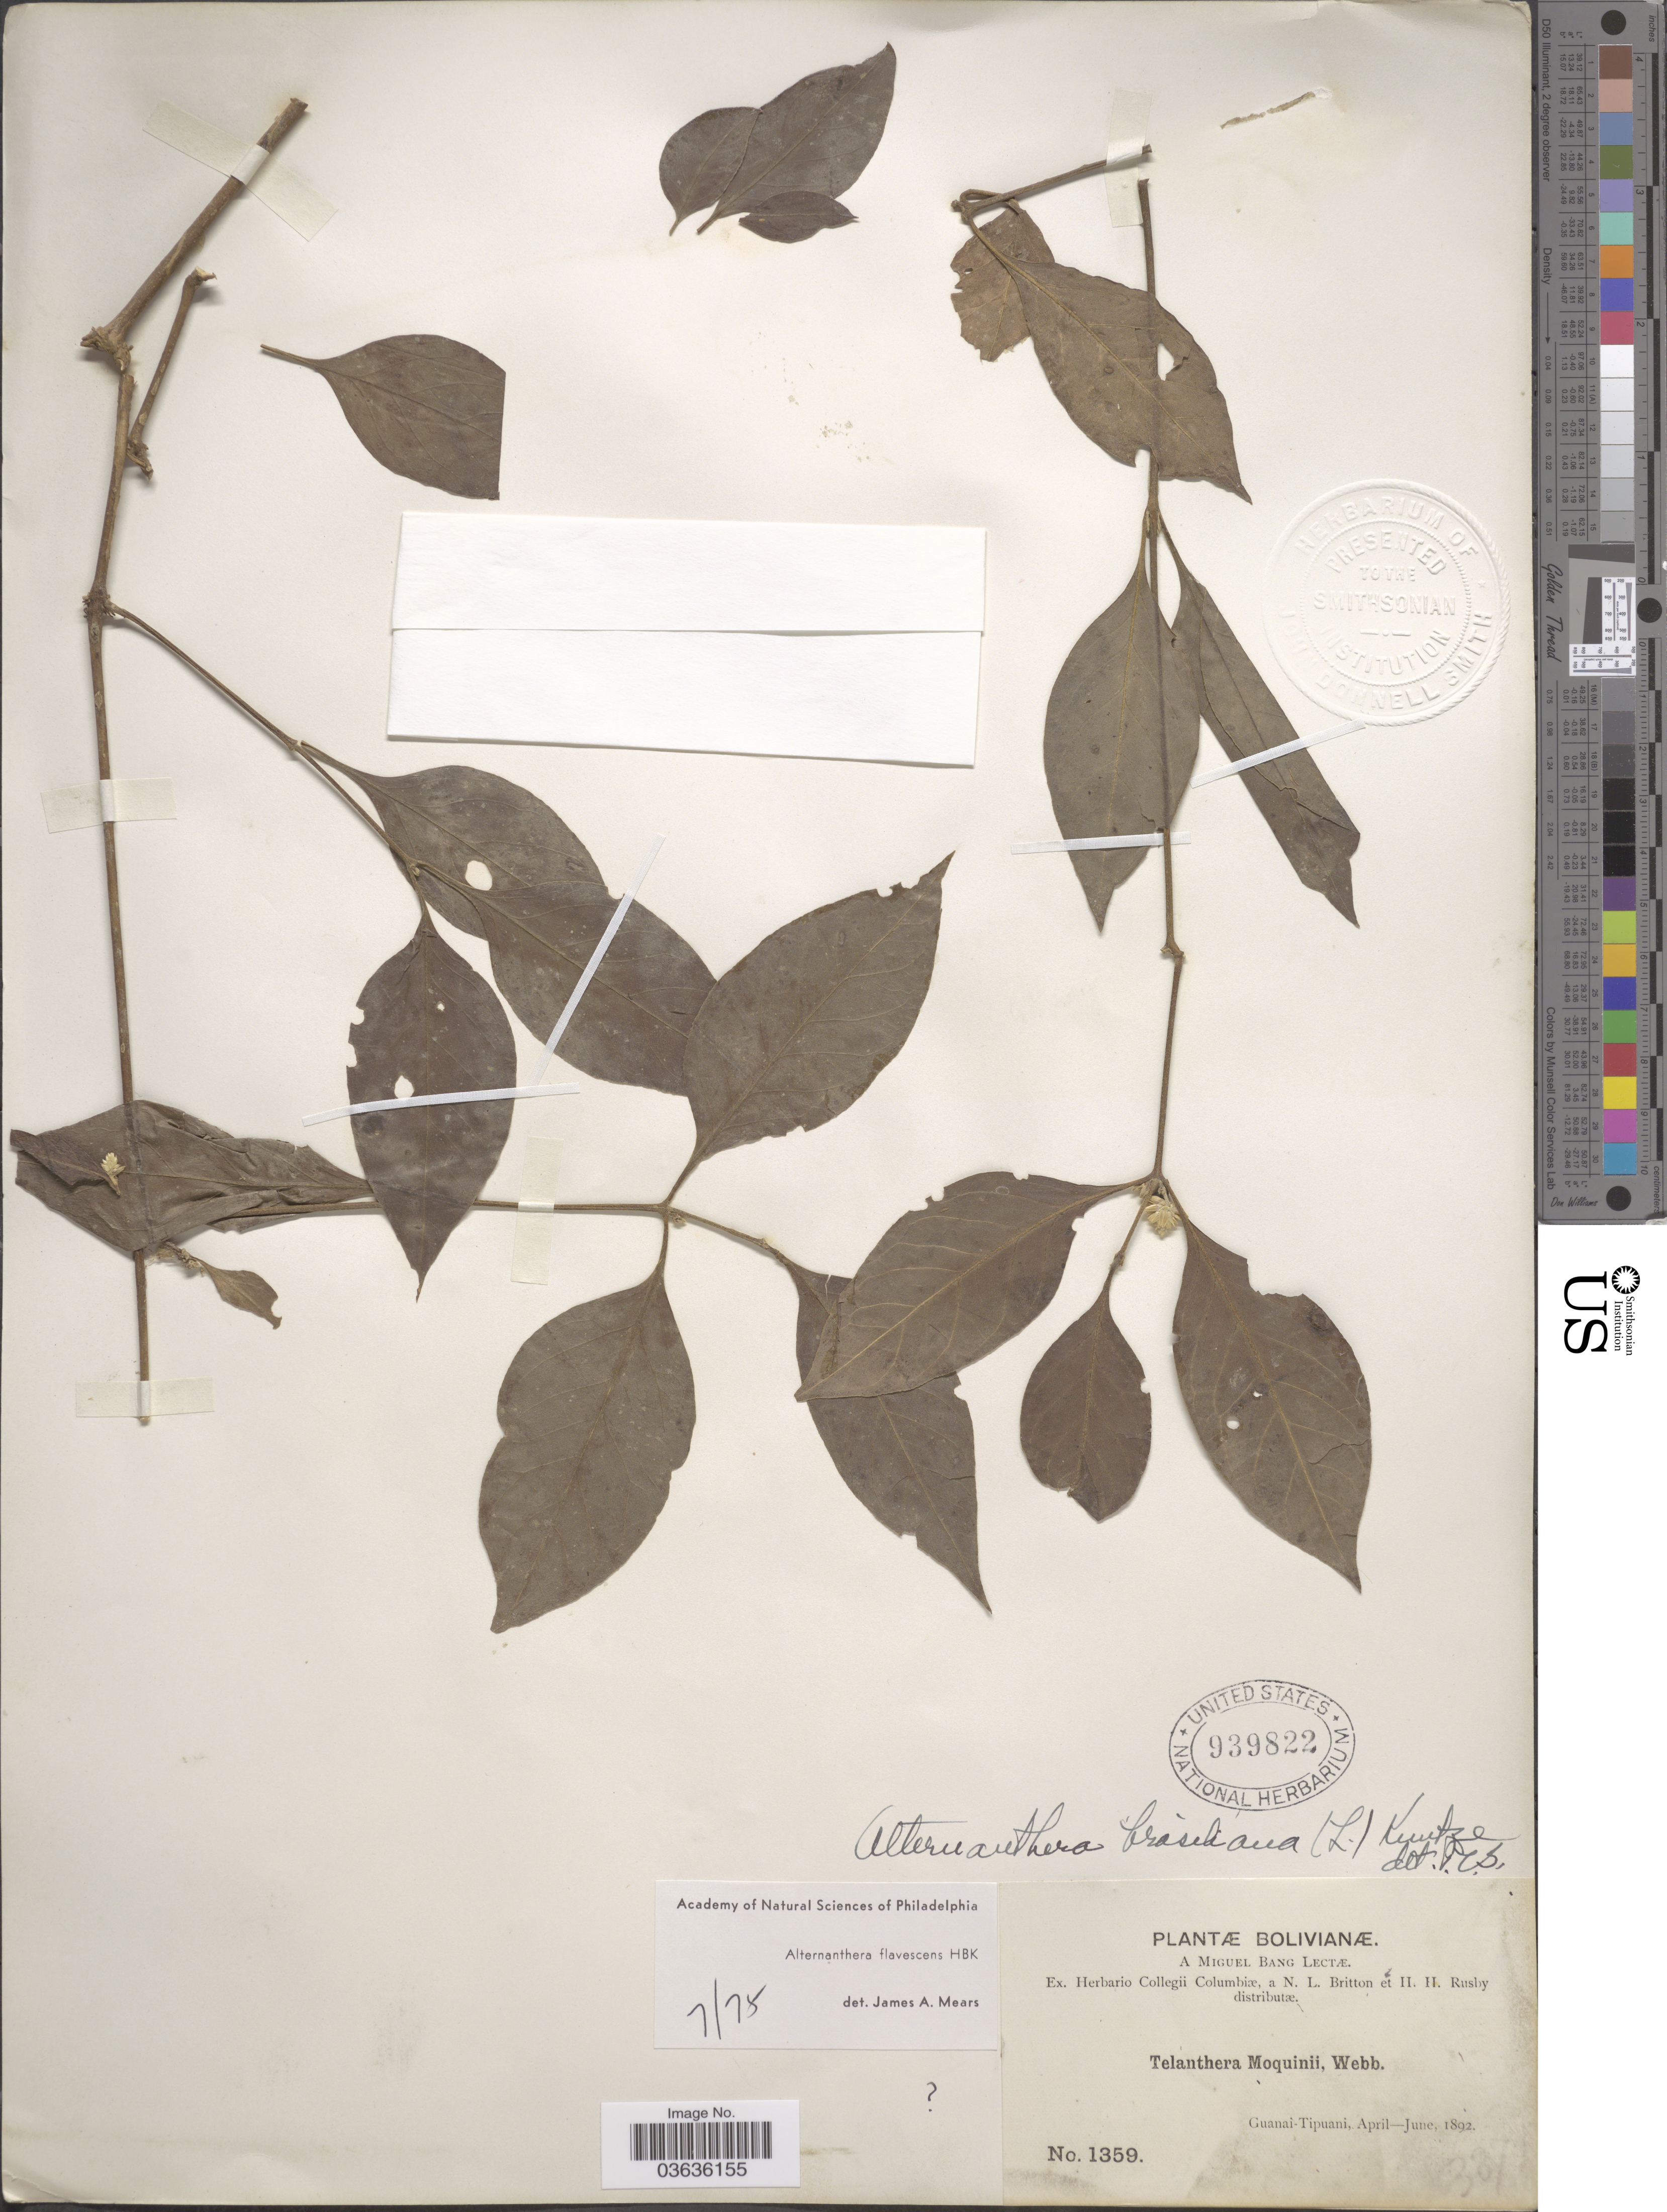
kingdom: Plantae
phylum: Tracheophyta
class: Magnoliopsida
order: Caryophyllales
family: Amaranthaceae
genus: Alternanthera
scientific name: Alternanthera flavescens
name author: Kunth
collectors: M. Bang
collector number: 1359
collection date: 1892-04/1892-06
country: Bolivia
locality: Guanai-Tipuani.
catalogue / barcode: US 939822